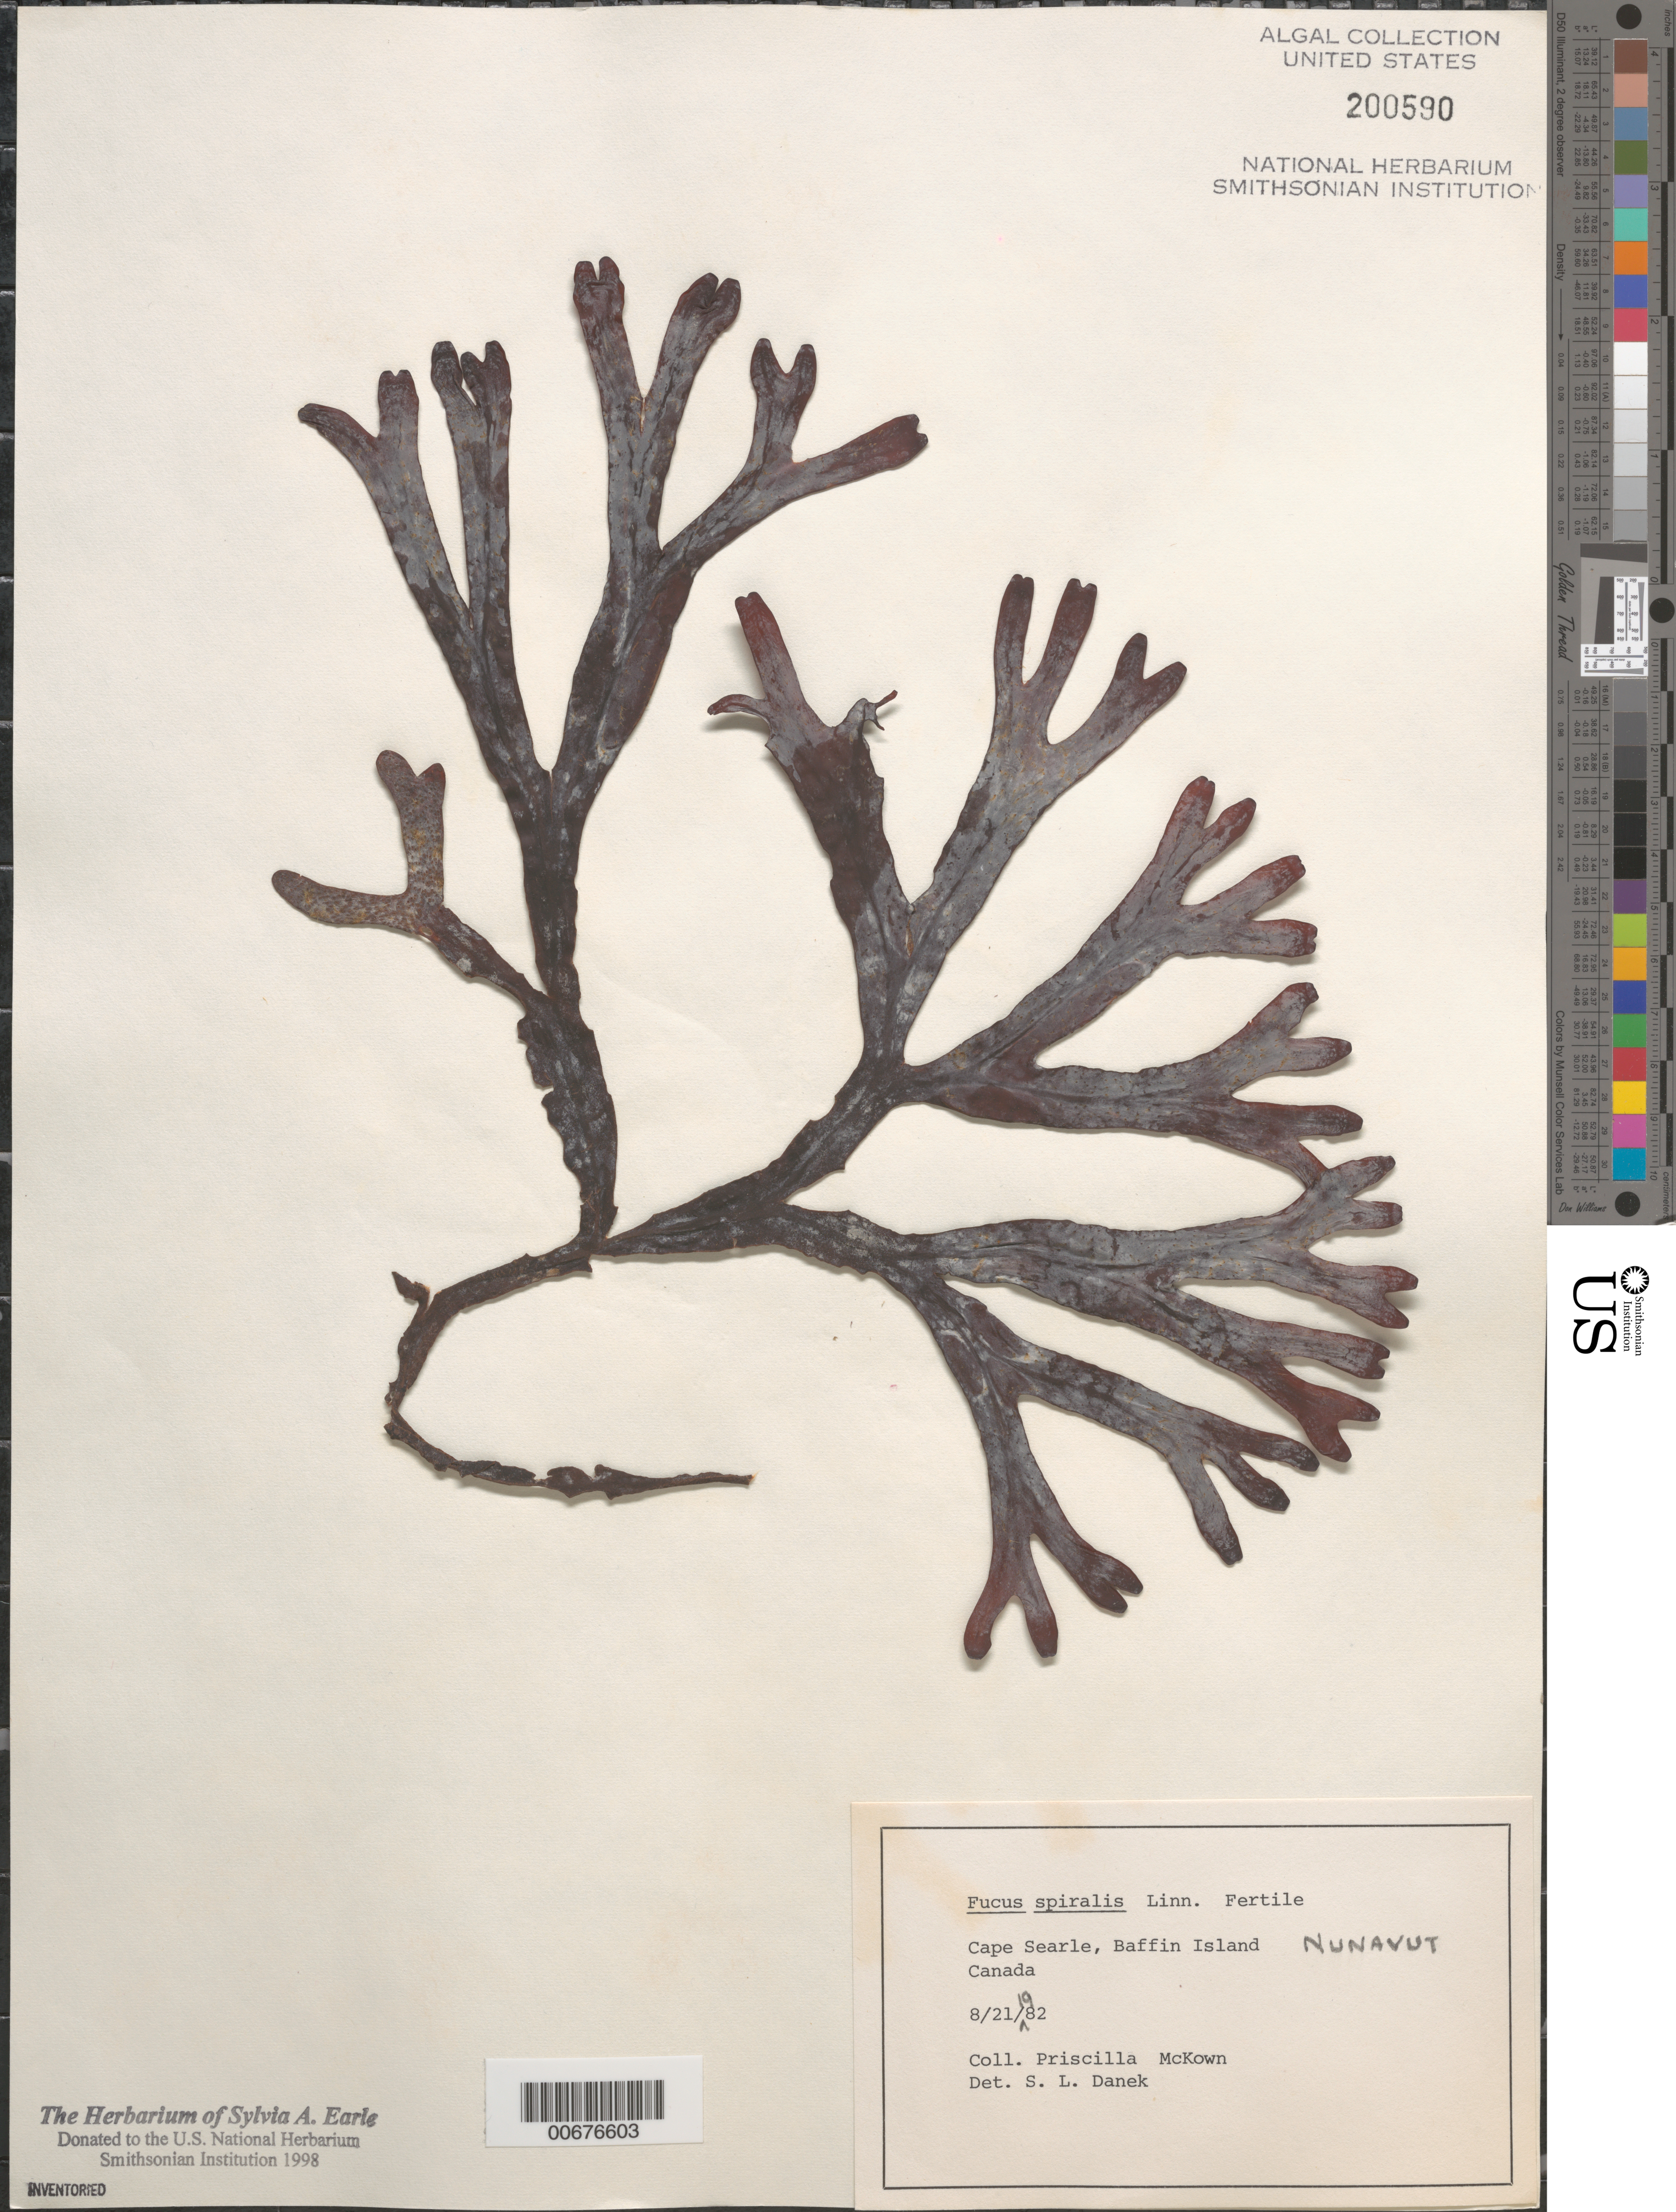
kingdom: Chromista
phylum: Ochrophyta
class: Phaeophyceae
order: Fucales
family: Fucaceae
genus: Fucus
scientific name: Fucus spiralis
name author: L.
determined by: Danek, S. L.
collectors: P. McKown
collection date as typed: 21 Aug 1982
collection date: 1982-08-21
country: Canada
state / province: Nunavut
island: Baffin Island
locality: Cape Searle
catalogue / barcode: US 200590